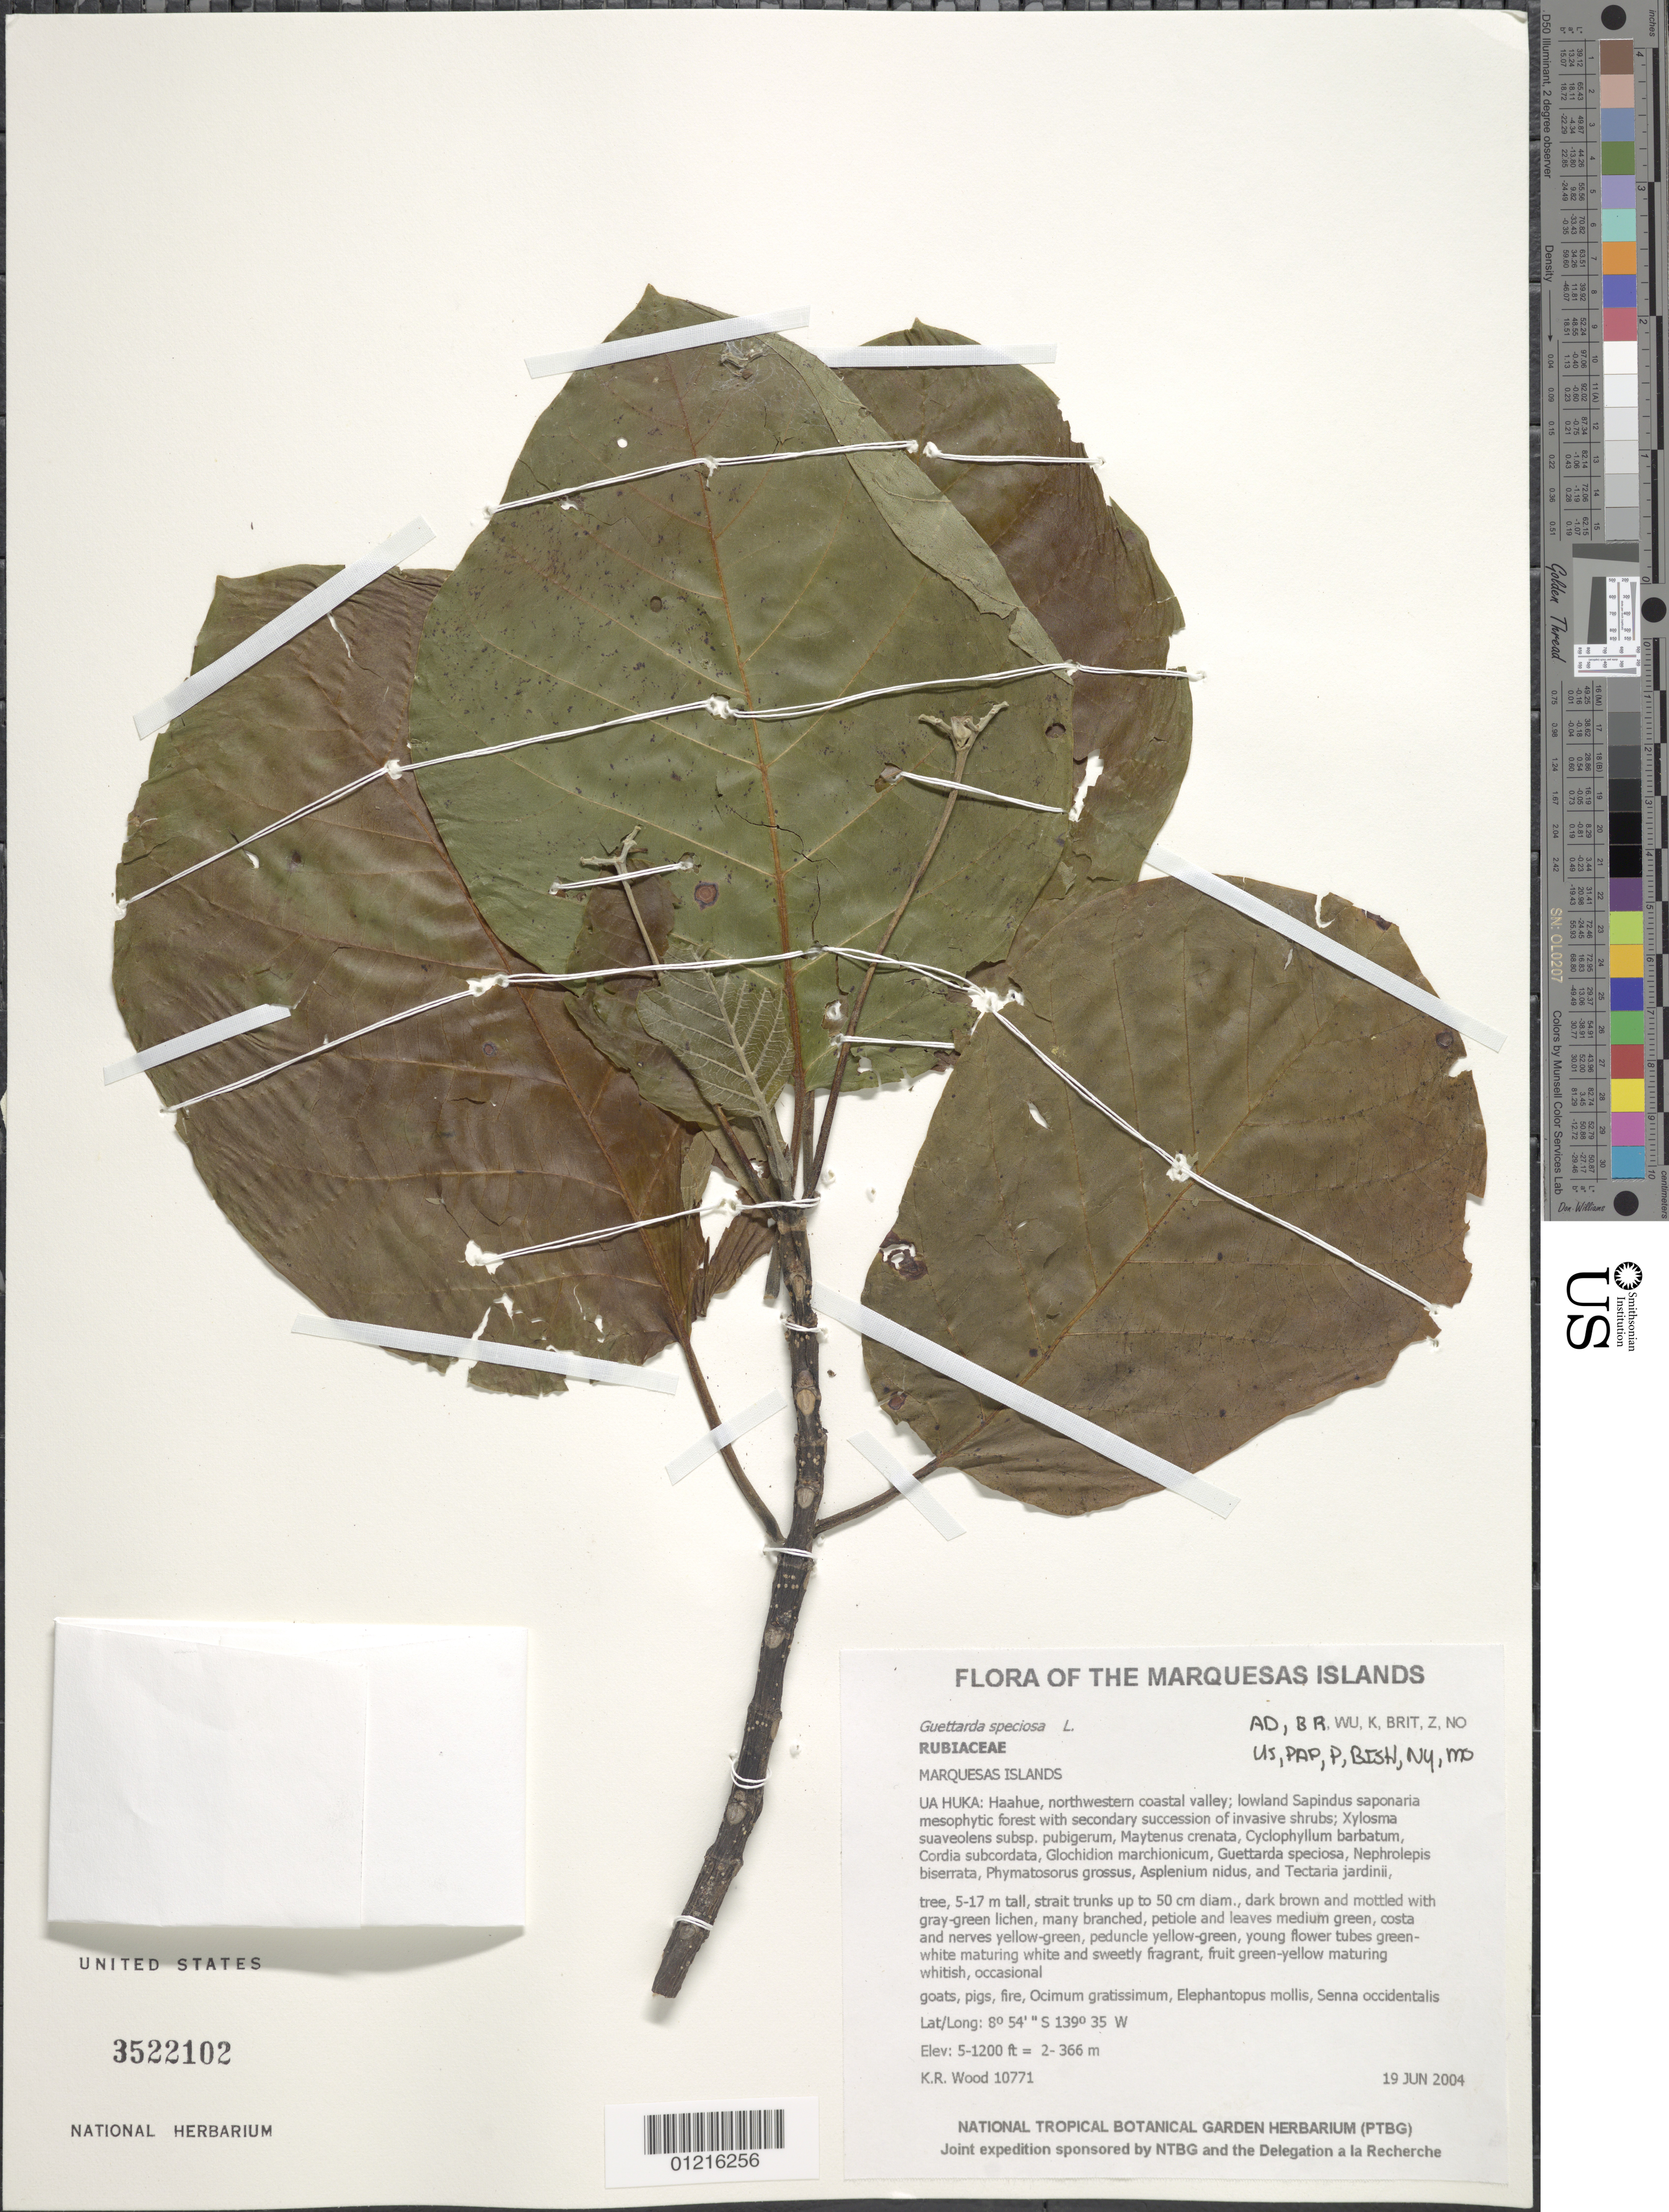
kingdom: Plantae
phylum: Tracheophyta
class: Magnoliopsida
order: Gentianales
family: Rubiaceae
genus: Guettarda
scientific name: Guettarda speciosa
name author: L.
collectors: K. R. Wood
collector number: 10771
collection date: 2004-06-19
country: French Polynesia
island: Ua Huka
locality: Haahue, northwestern coastal valley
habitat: Lowland Sapindus saponaria mesophytic forest with secondary succession of invasive shrubs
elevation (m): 2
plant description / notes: Goats, pigs, fire, Ocimum gratissimum, Elephantopus mollis, Senna occidentalis,Triumfetta rhomboidea, Asclepias physocarpa & A. curassavica, Psidium guajava, Ageratum conyzoides, Cyanthillium cinereum, Synedrella nodiflora, Acanthospermum hispidum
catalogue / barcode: US 3522102